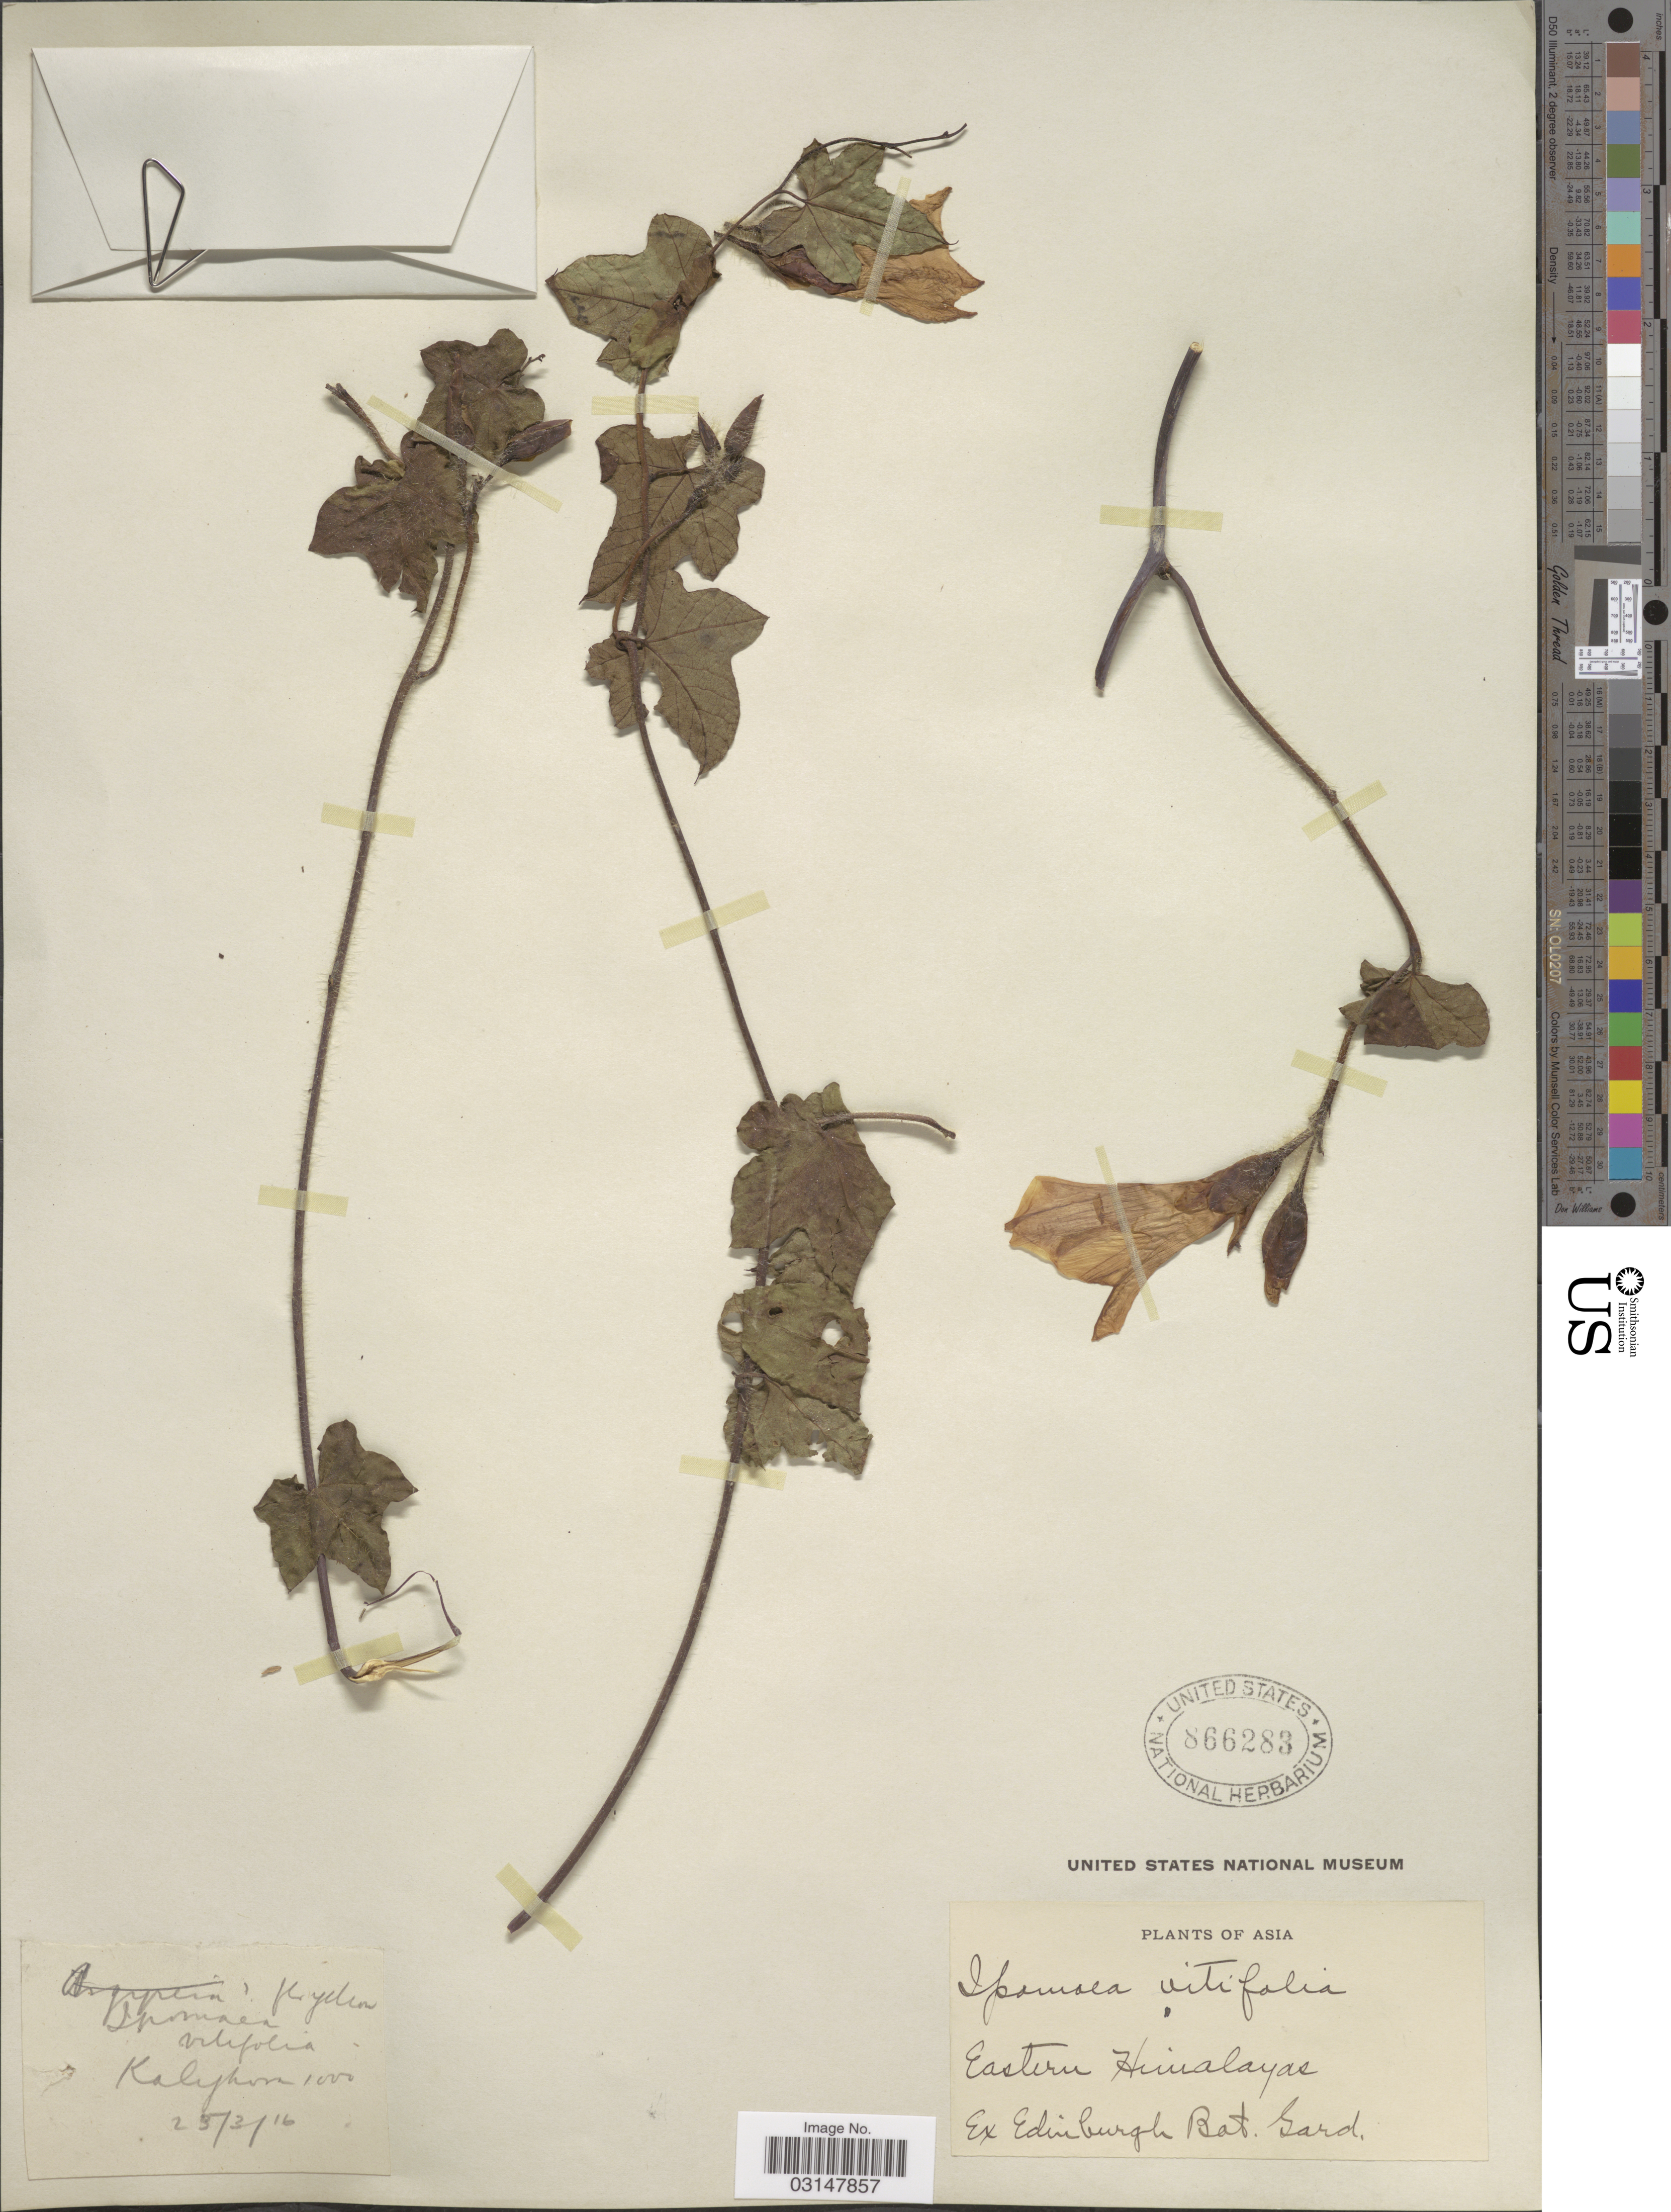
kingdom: Plantae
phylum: Tracheophyta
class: Magnoliopsida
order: Solanales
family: Convolvulaceae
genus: Distimake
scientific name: Distimake vitifolius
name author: (Burm. f.) Pisuttimarn & Petrongari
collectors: Edinburg Bot. Gard.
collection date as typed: Transcribed d/m/y: 25/3/16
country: India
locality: Asia. Eastern Himalaya. Kalijhora.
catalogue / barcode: US 866283